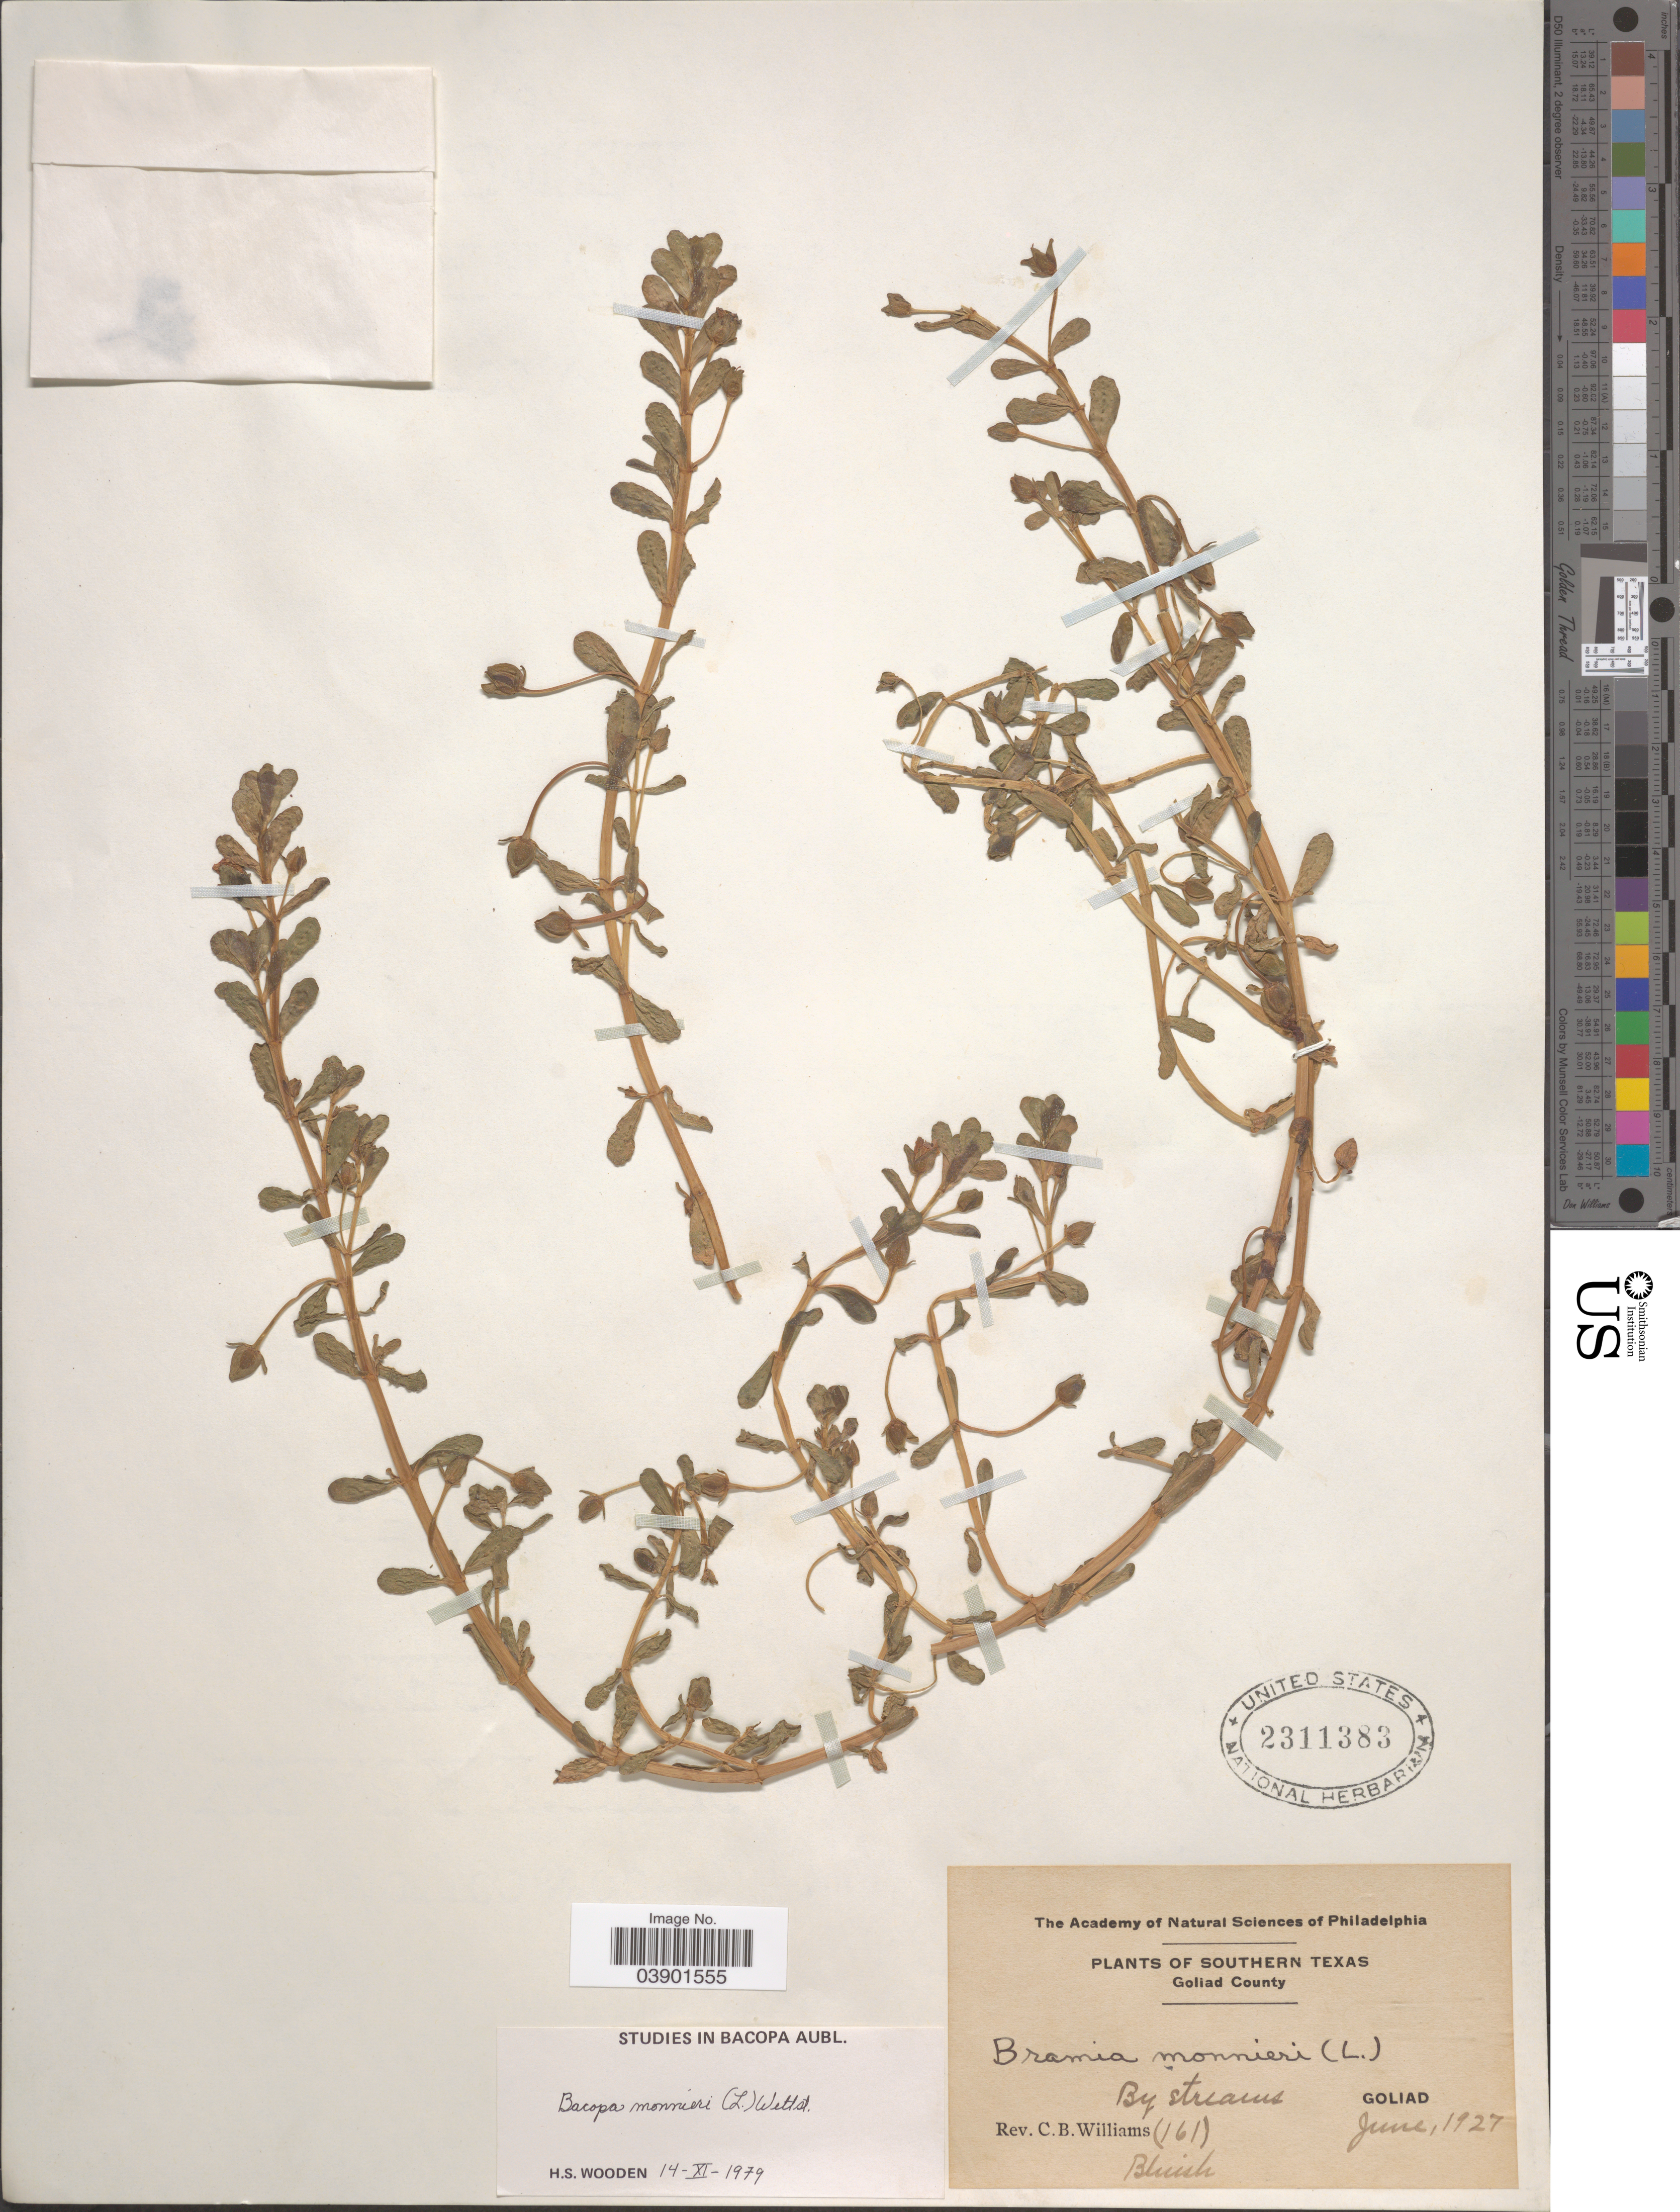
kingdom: Plantae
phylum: Tracheophyta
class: Magnoliopsida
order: Lamiales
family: Plantaginaceae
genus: Bacopa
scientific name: Bacopa monnieri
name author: (L.) Pennell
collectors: C. Williams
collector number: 161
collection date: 1927-06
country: United States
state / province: Texas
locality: Southern Texas. Goliad County. Goliad.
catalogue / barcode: US 2311383